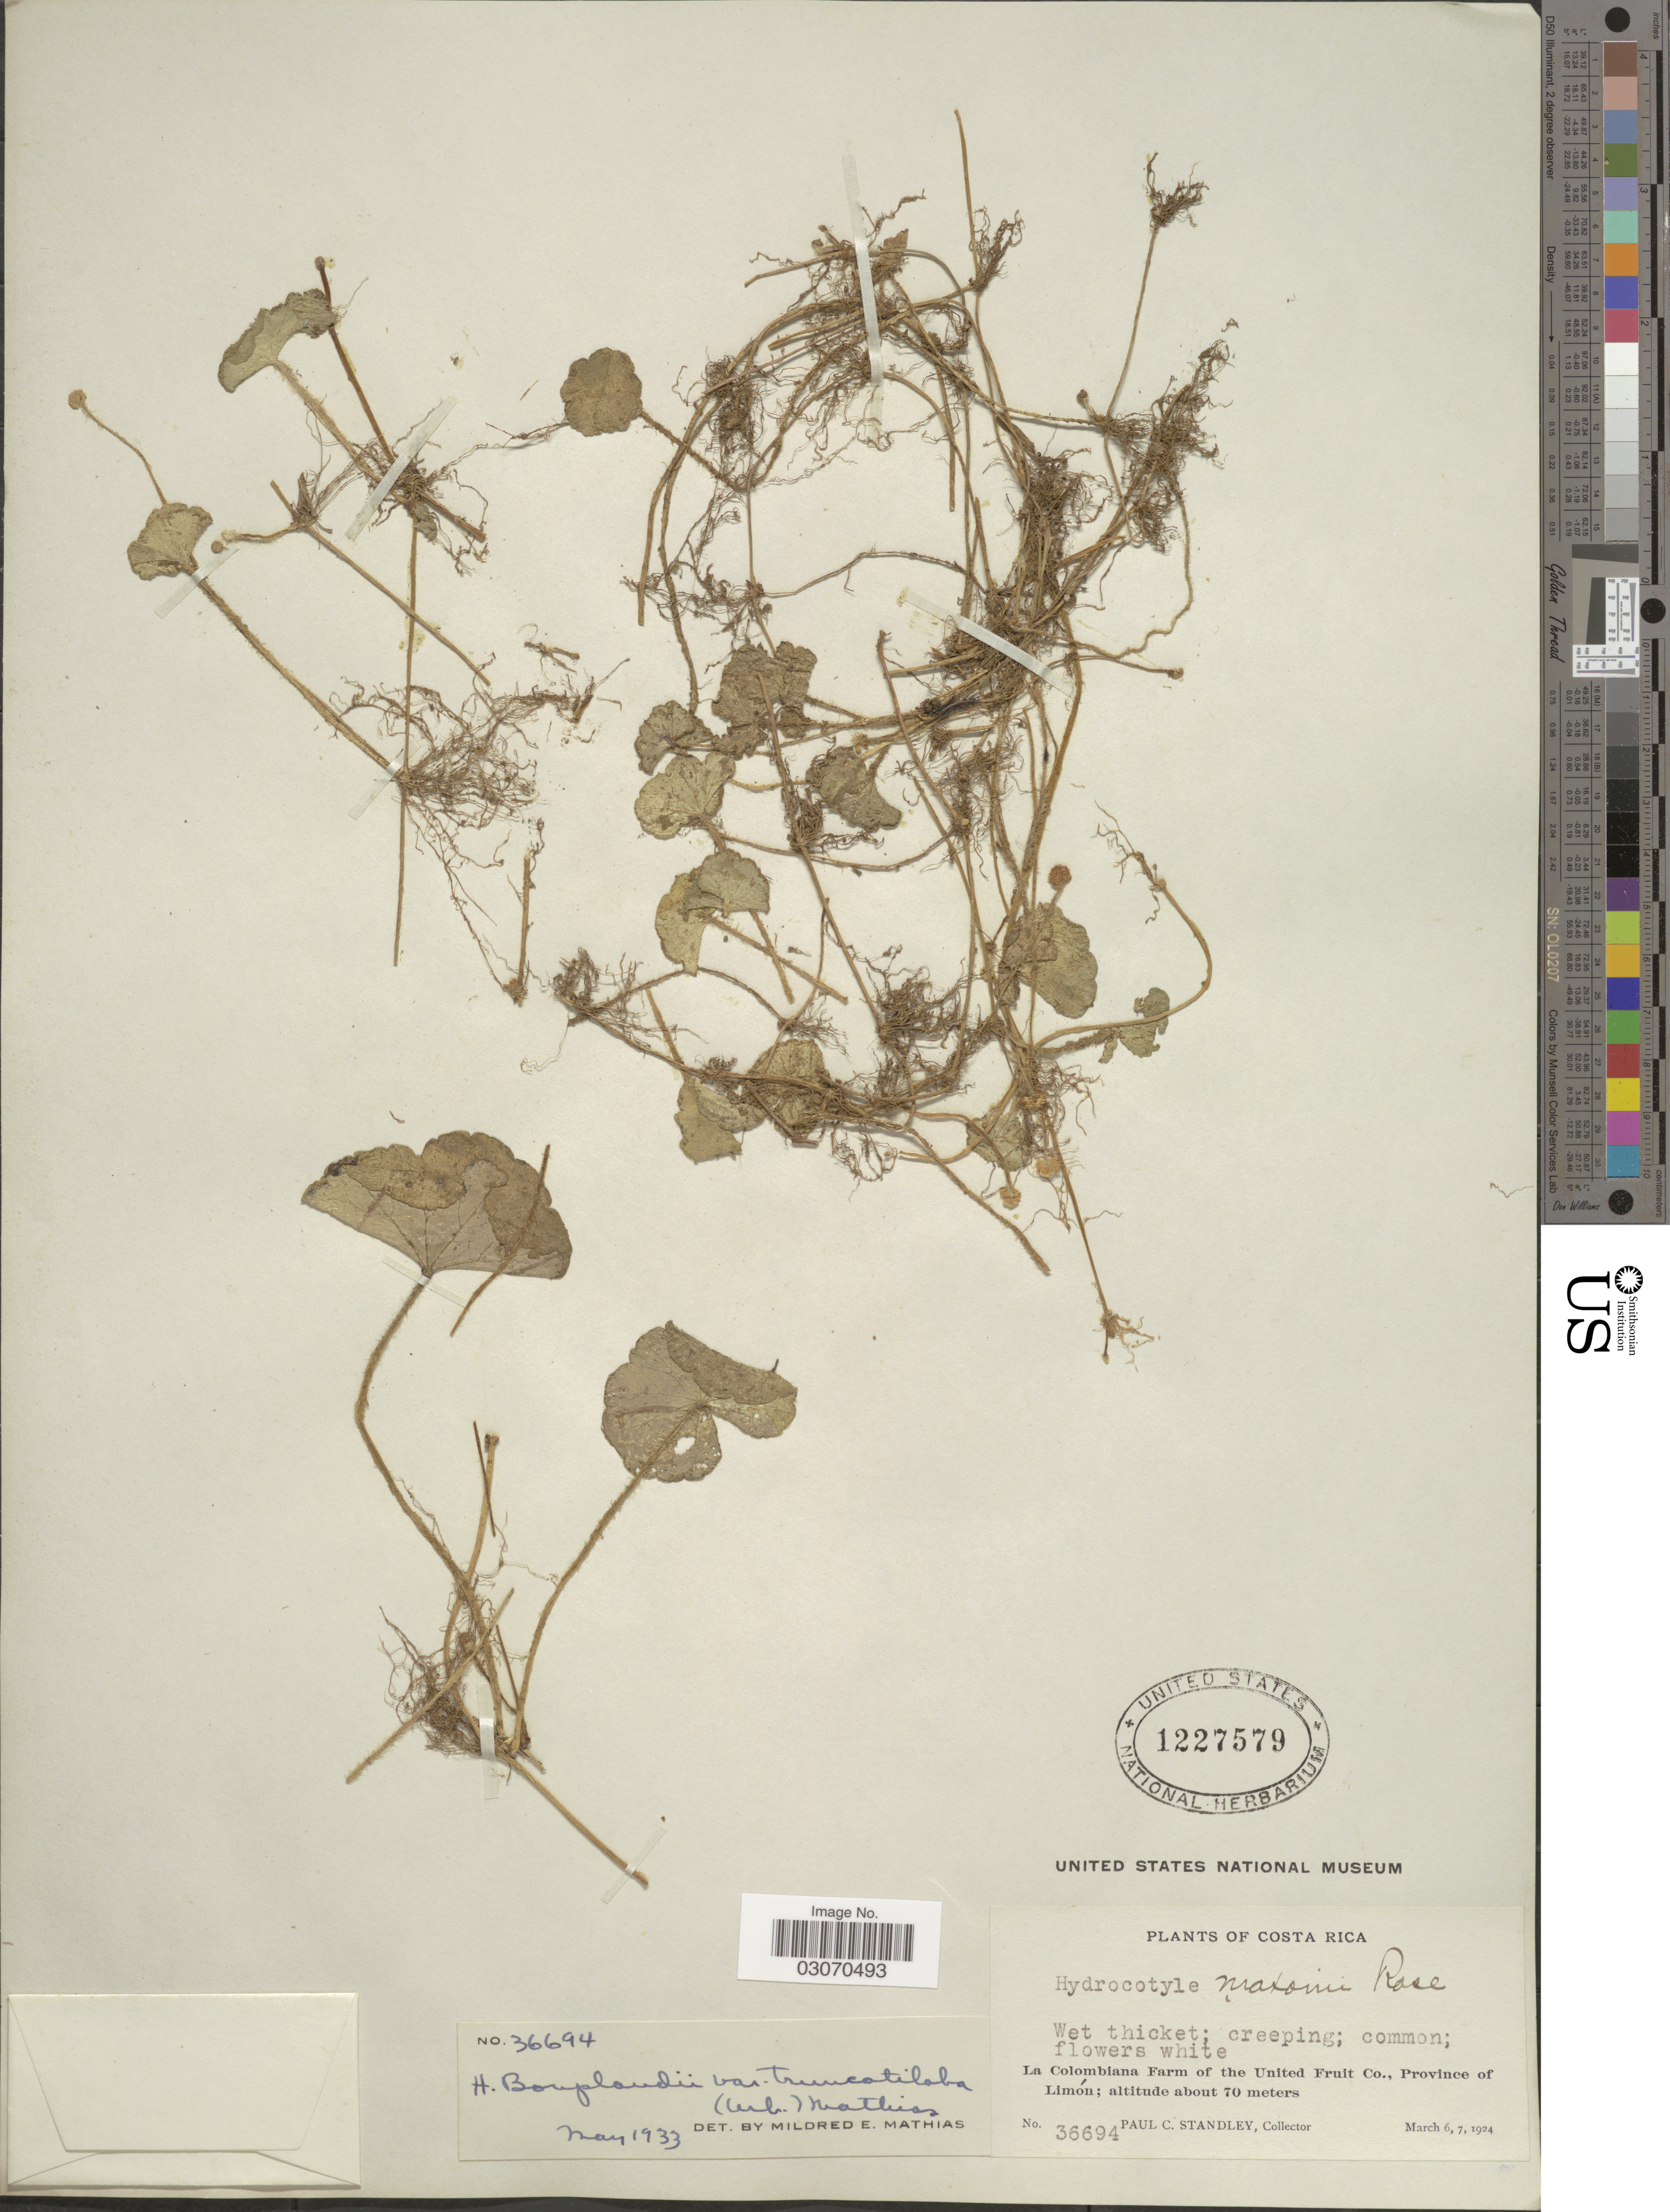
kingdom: Plantae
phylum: Tracheophyta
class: Magnoliopsida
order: Apiales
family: Araliaceae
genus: Hydrocotyle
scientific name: Hydrocotyle leucocephala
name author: Cham. & Schltdl.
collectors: P. C. Standley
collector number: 36694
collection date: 1924-03-06/1924-03-07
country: Costa Rica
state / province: Limón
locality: La Colombiana Farm of the United Fruit Co.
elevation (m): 70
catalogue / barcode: US 1227579